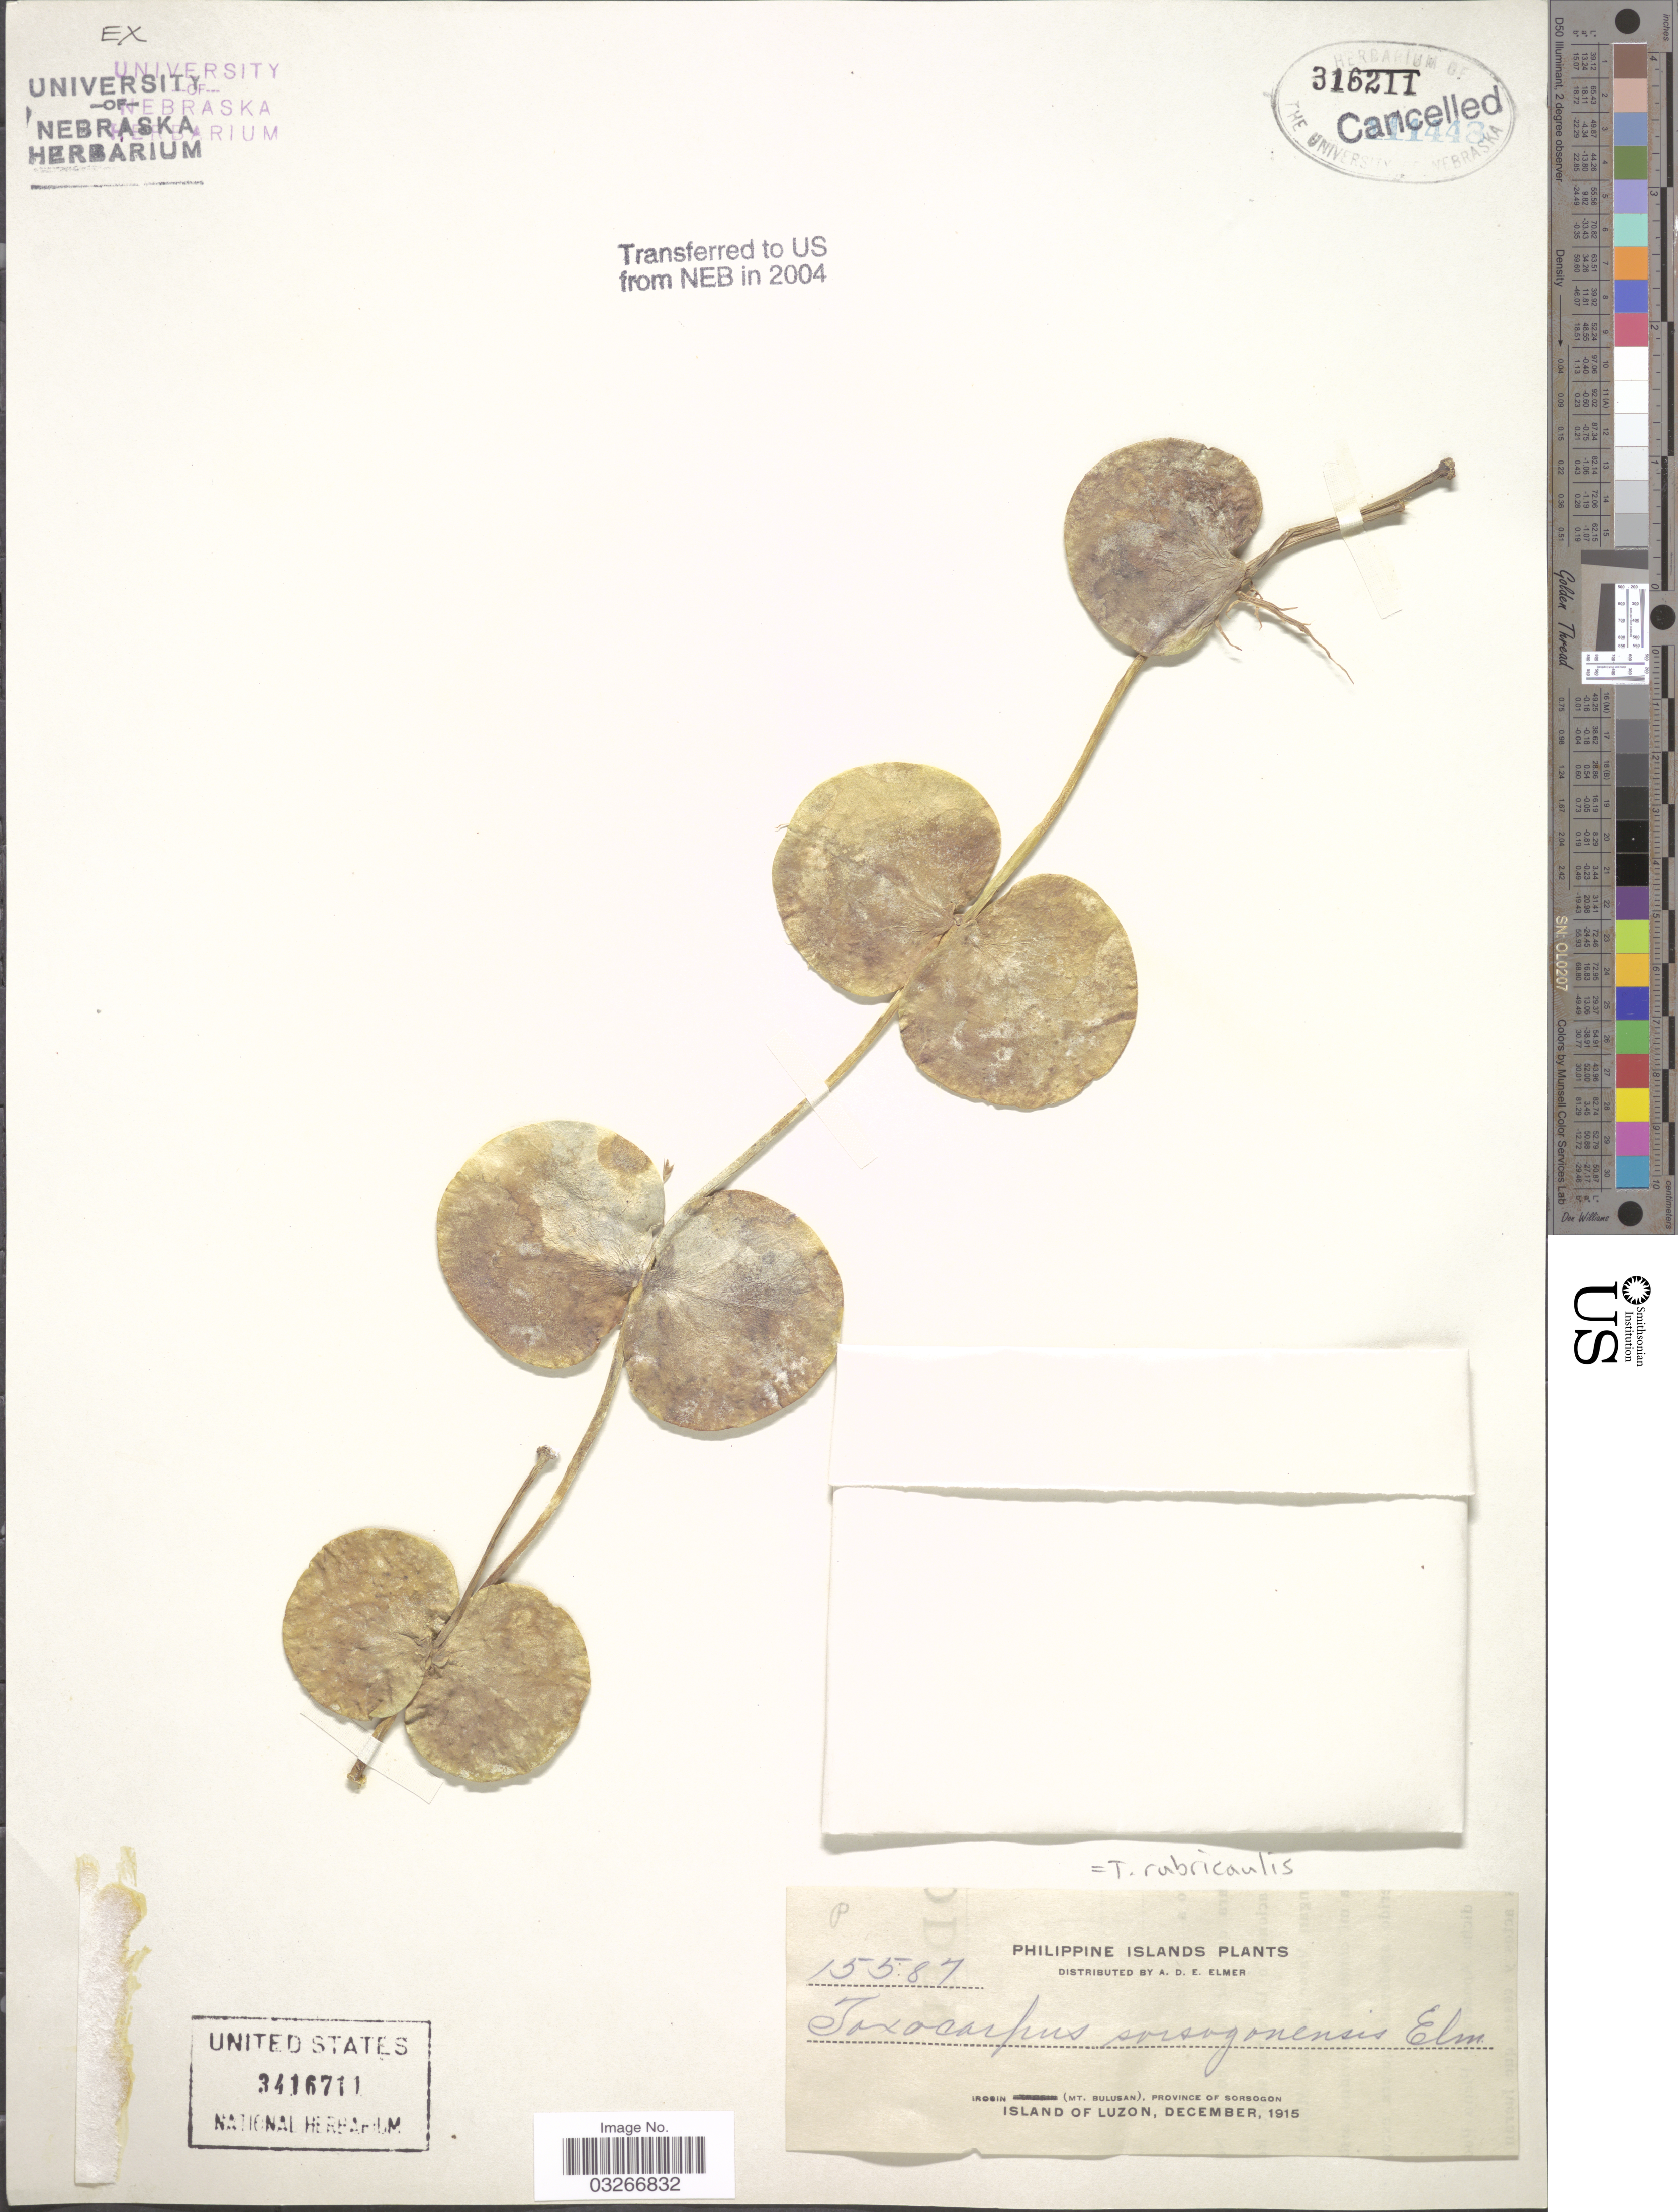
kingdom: Plantae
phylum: Tracheophyta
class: Magnoliopsida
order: Gentianales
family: Apocynaceae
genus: Toxocarpus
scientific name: Toxocarpus rubricaulis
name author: Elmer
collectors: A. D. E. Elmer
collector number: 15587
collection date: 1915-12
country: Philippines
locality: Philippine Islands, Irosin (Mt. Bulusan), Province of Sorsogon, Island of Luzon.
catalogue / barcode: US 3416711